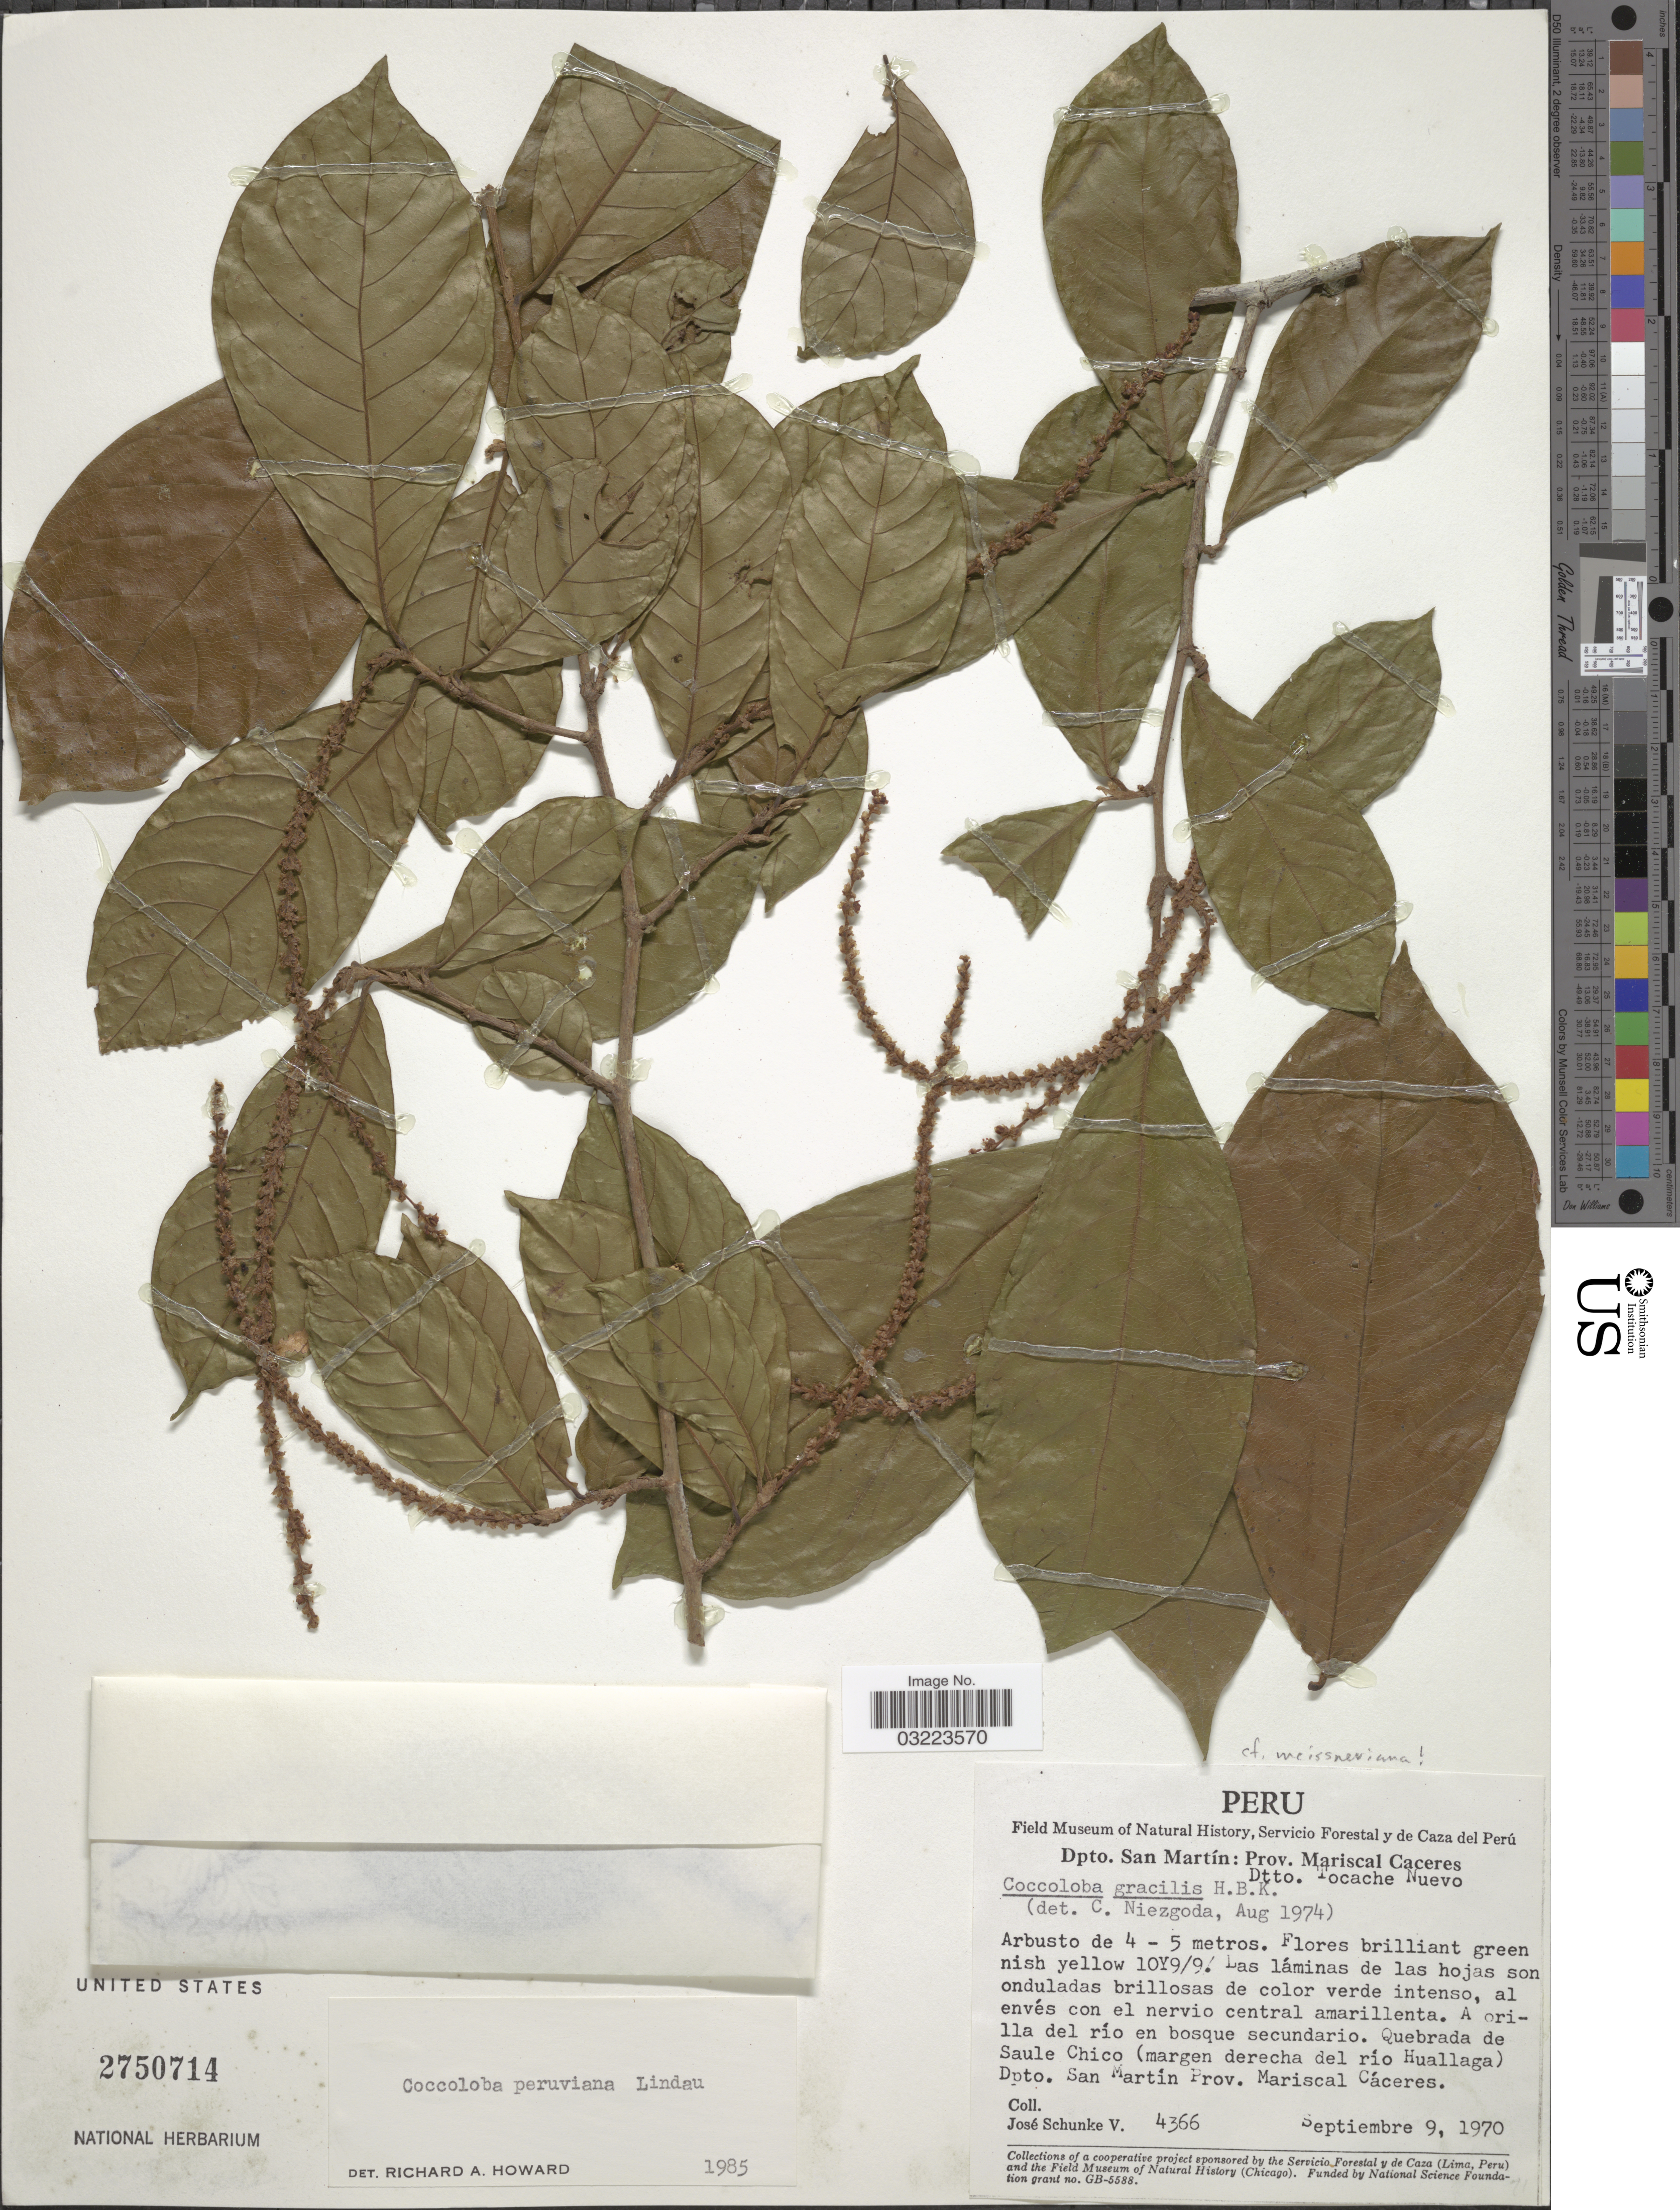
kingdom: Plantae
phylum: Tracheophyta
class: Magnoliopsida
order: Caryophyllales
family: Polygonaceae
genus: Coccoloba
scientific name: Coccoloba peruviana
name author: Lindau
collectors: J. Schunke Vigo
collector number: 4366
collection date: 1970-09-09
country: Peru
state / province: San Martín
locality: Dpto. San Martín: Prov. Mariscal Caceres, Dtto. Tocache Nuevo. A orilla del río en bosque secundario. Quebrada de Saule Chico (margen derecha del río Huallaga) Dpto. San Martín, Prov. Mariscal Cáceres.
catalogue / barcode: US 2750714